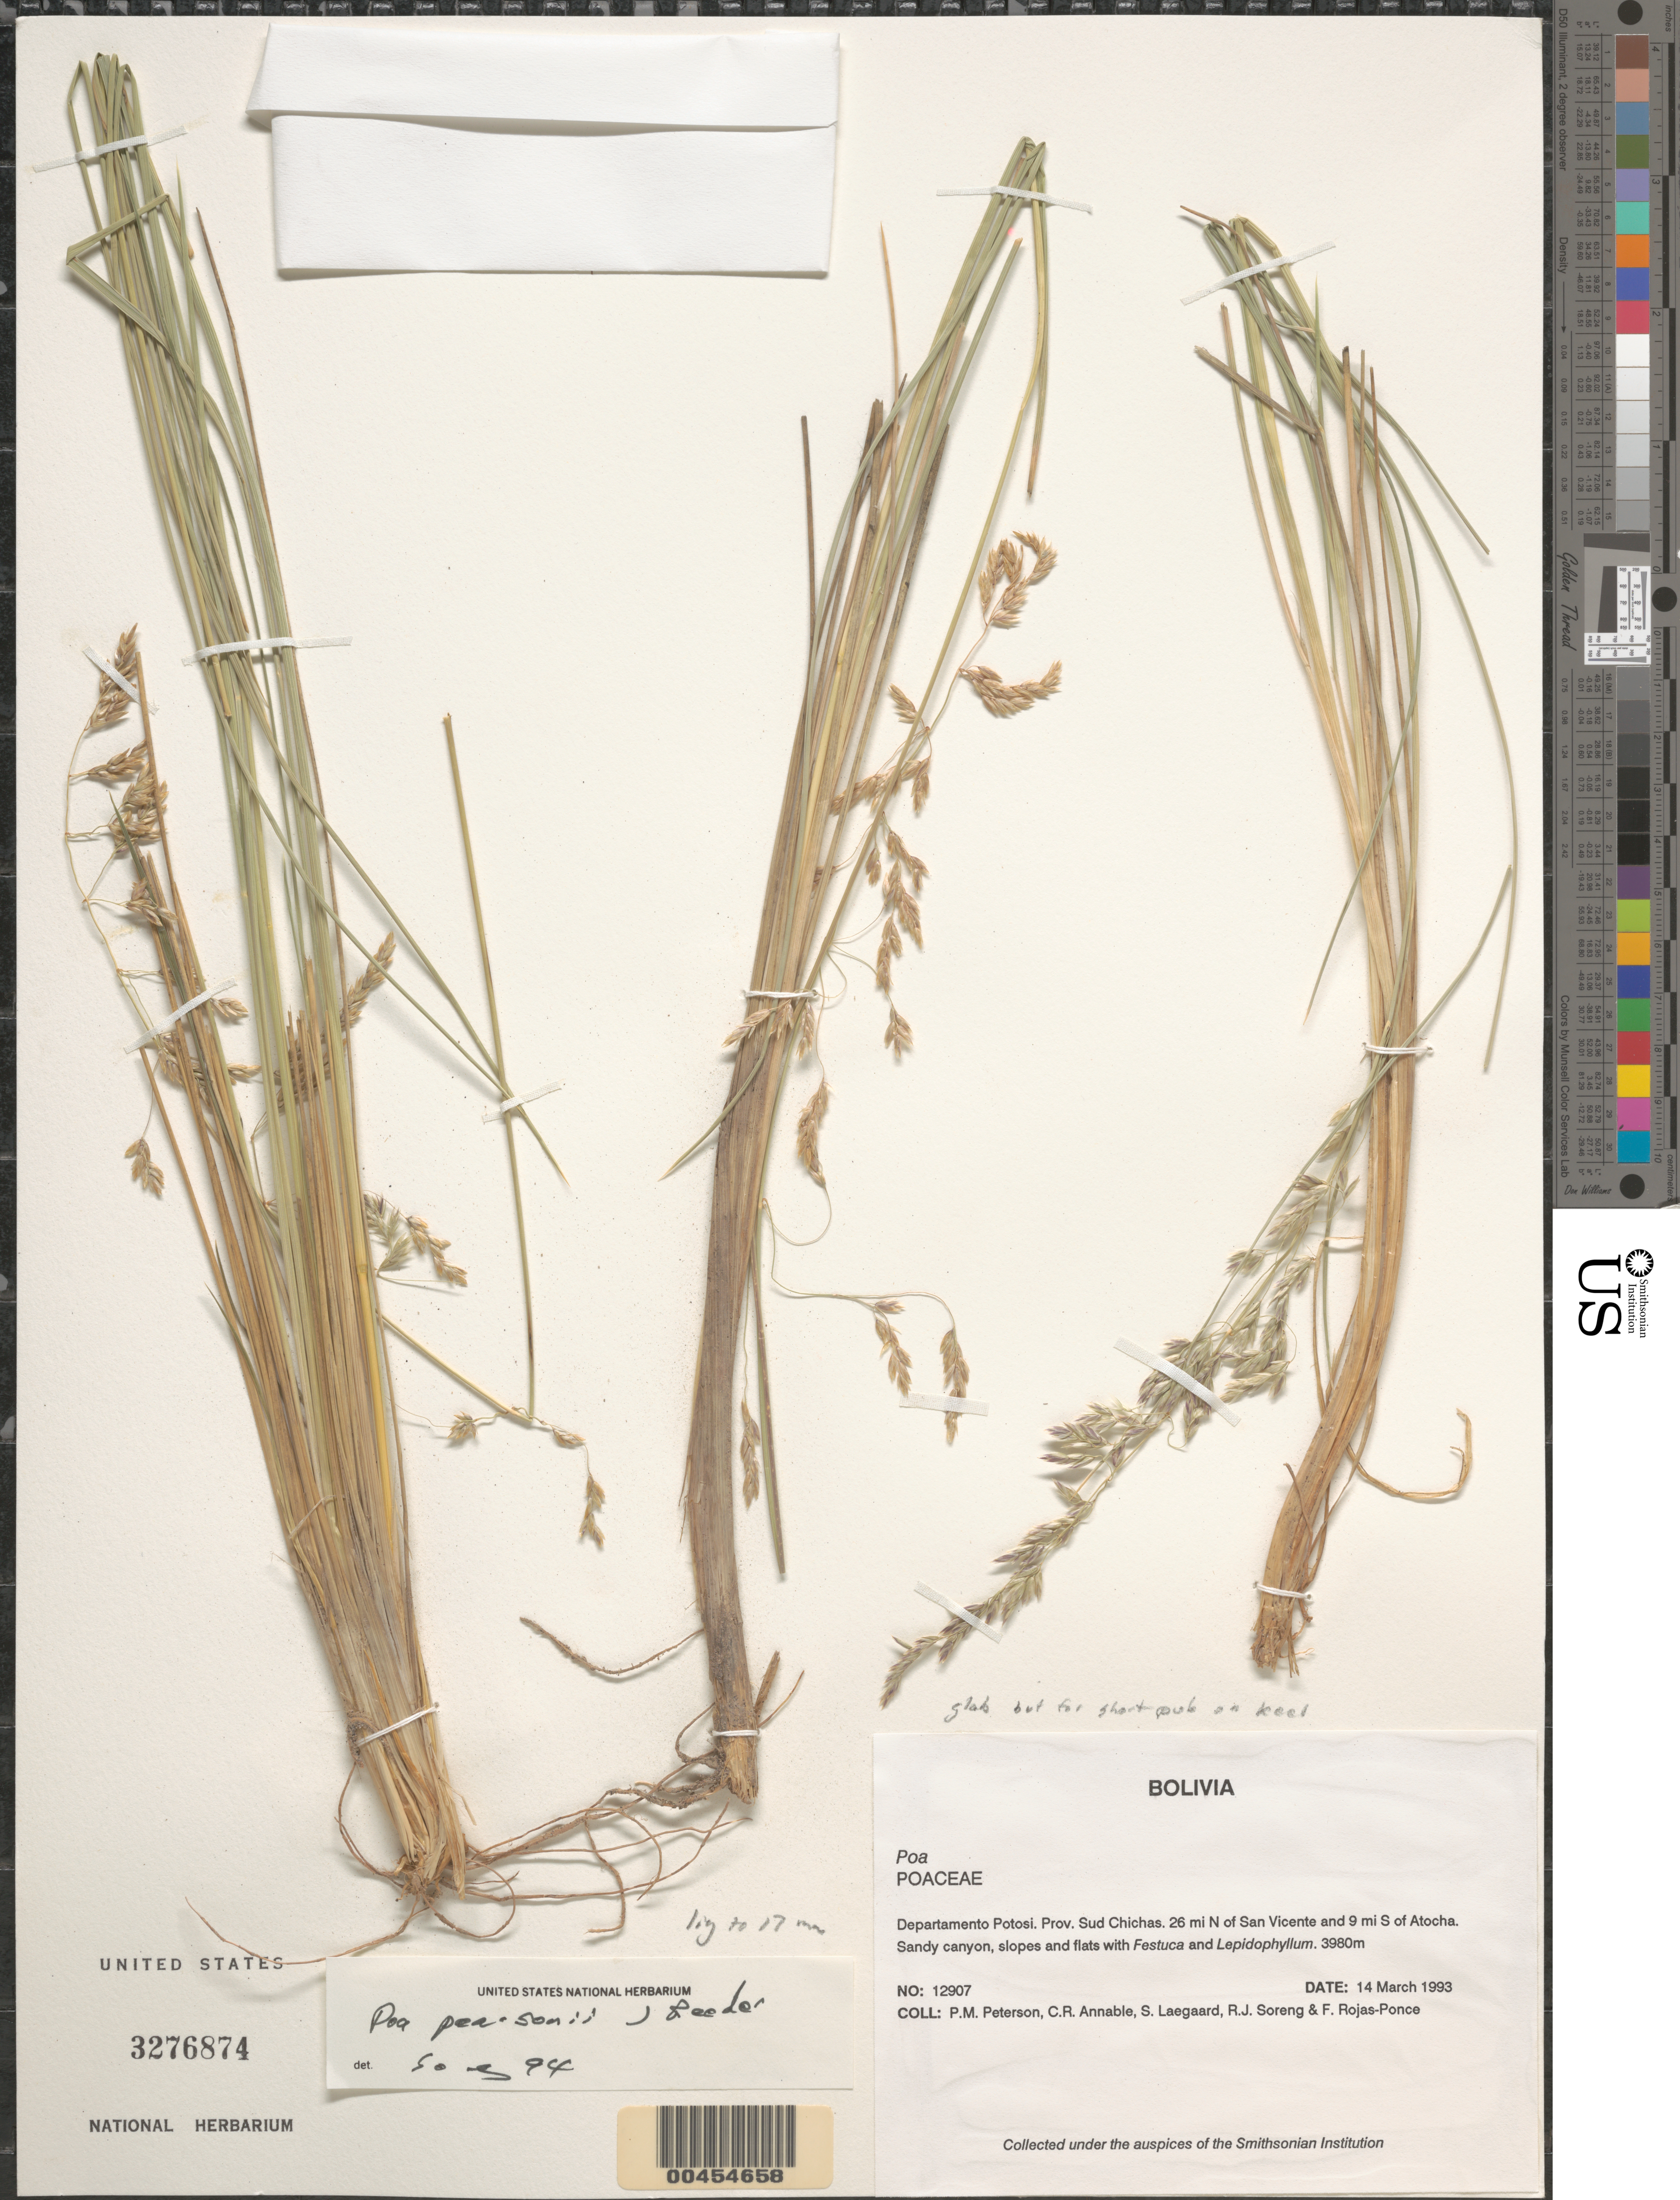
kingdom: Plantae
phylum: Tracheophyta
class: Liliopsida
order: Poales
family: Poaceae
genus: Poa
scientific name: Poa pearsonii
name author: Reeder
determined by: Soreng, Robert J., Research Associate (BOT), Smithsonian Institution - National Museum of Natural History (UNITED STATES)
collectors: P. M. Peterson, C. R. Annable, S. Lægaard, R. J. Soreng & F. Rojas-Ponce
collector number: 12907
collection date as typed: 14 Mar 1993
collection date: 1993-03-14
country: Bolivia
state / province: Potosí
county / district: Sud Chichas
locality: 26 mi N of San Vicente and 9 mi S of Atocha.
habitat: Sandy canyon, slopes and flats with Festuca and Lepidophyllum.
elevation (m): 3980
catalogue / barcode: US 3276874